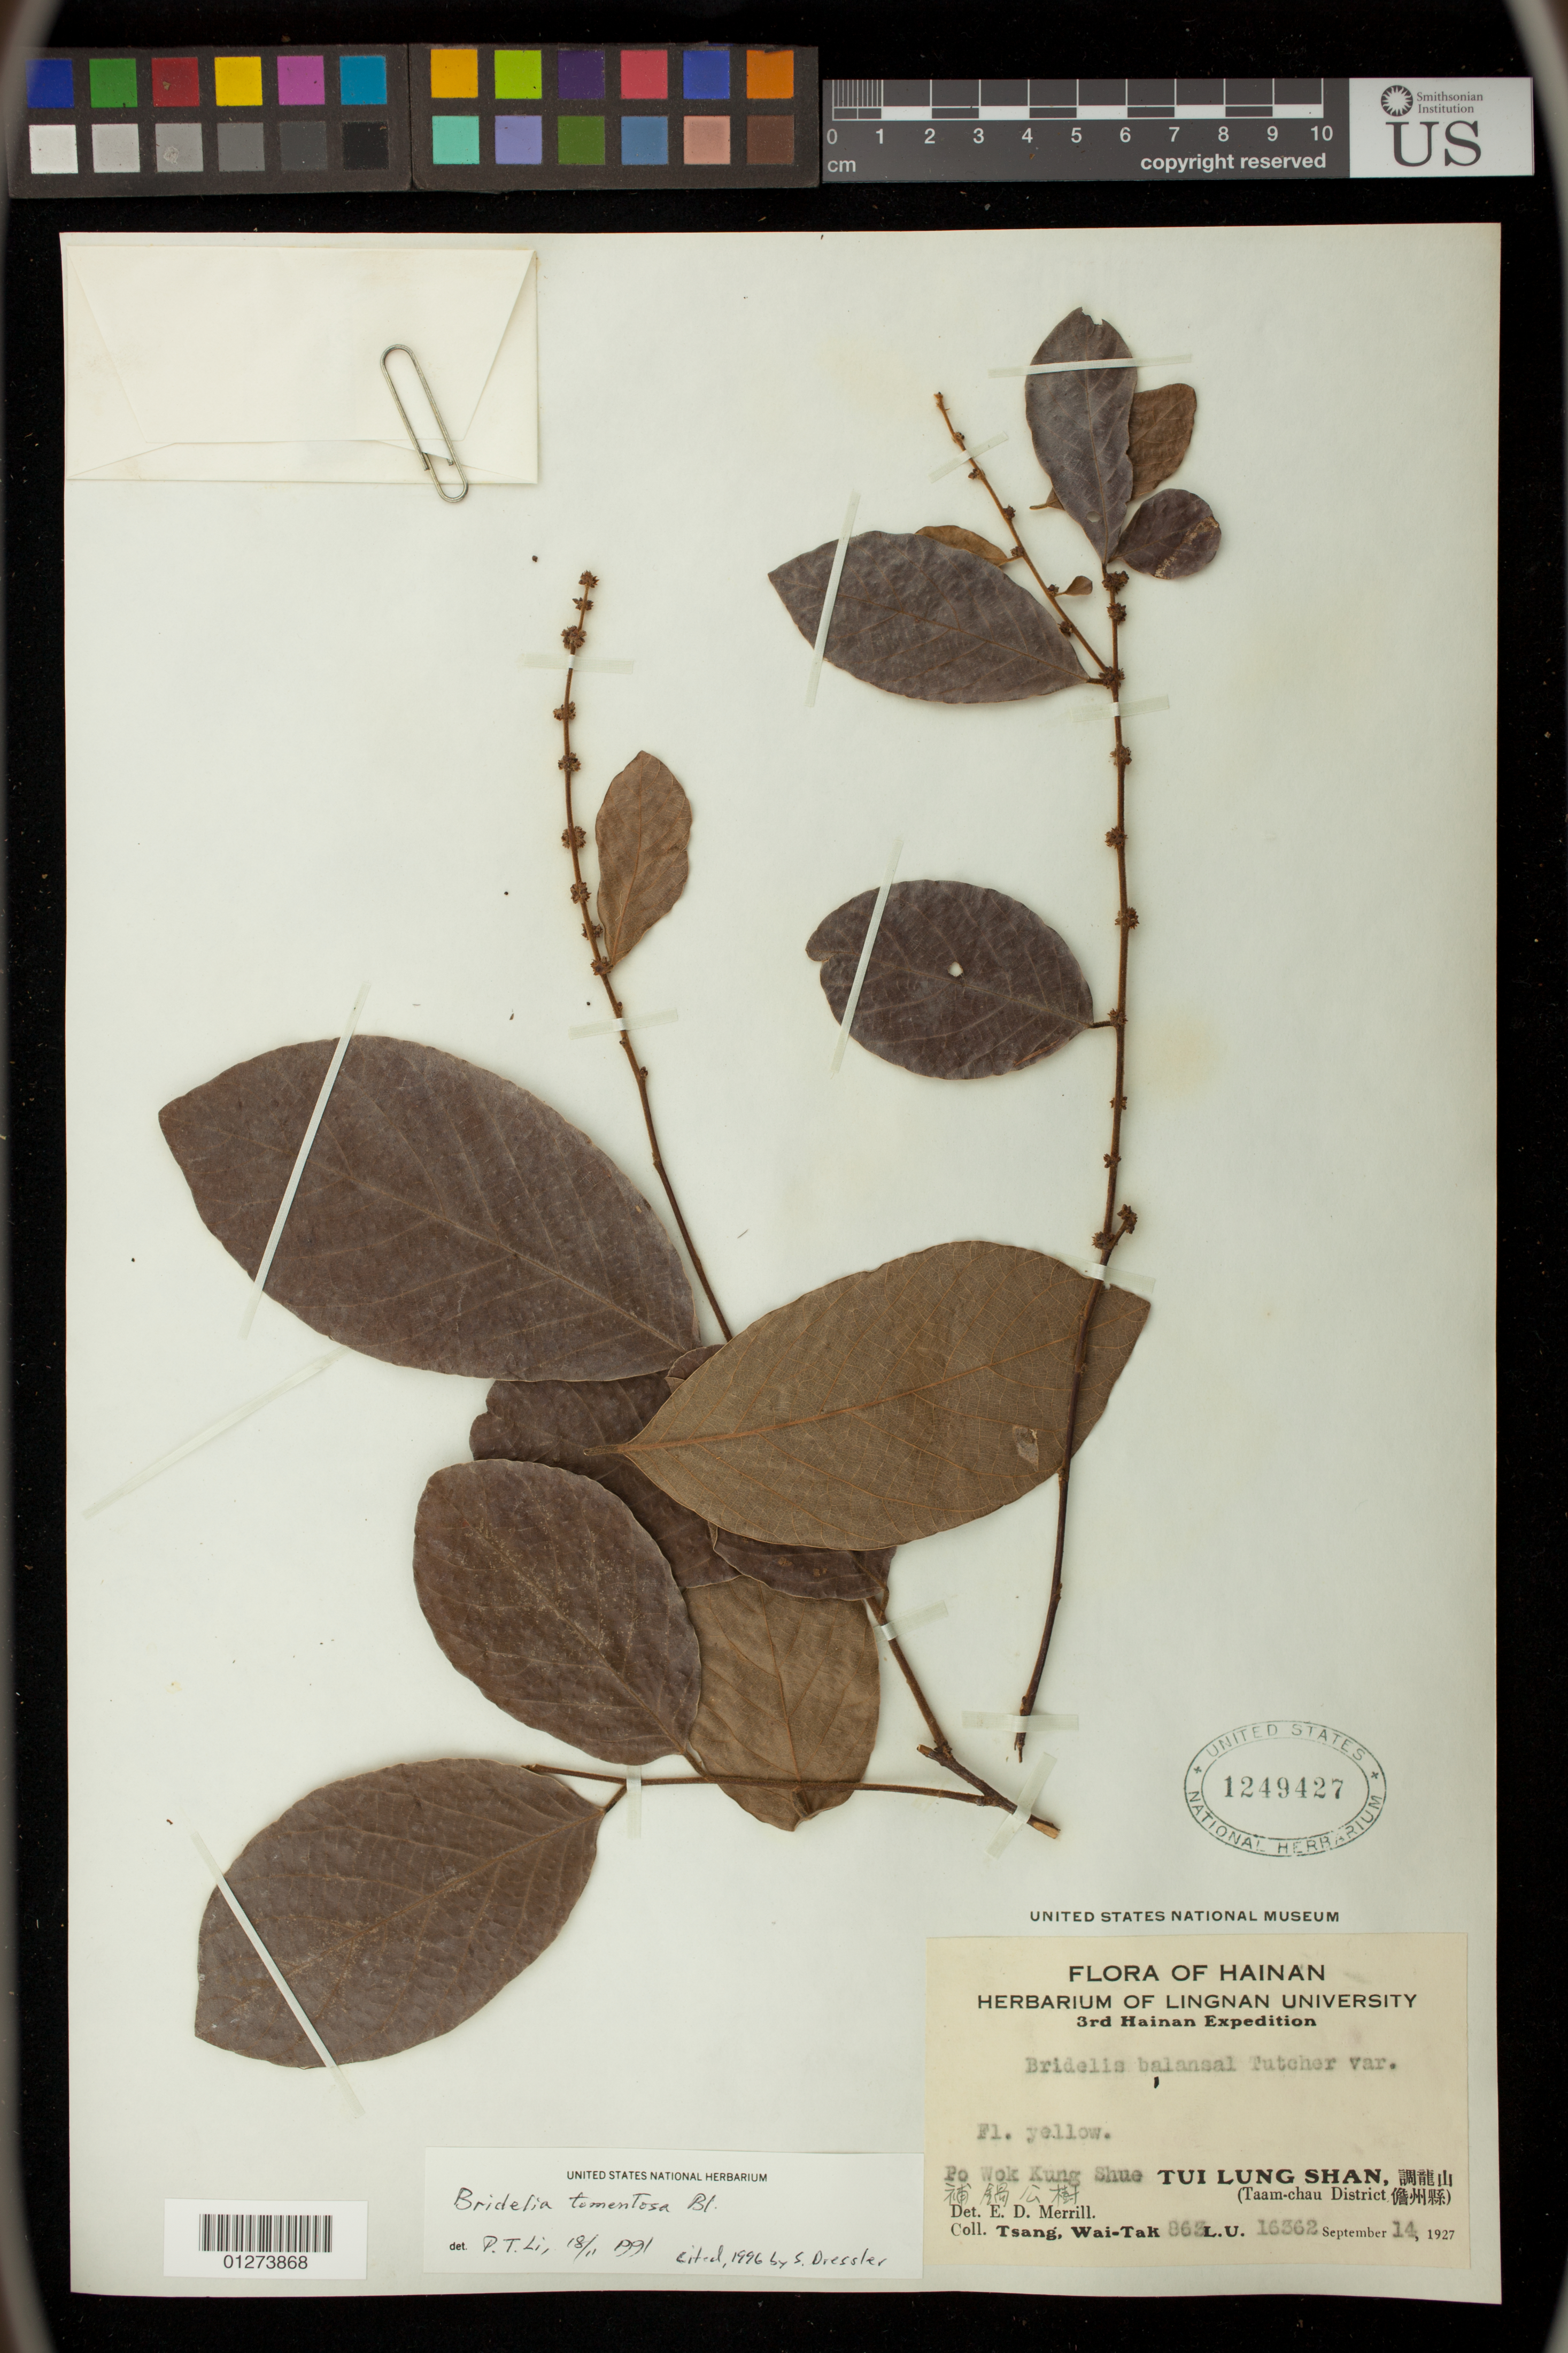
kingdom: Plantae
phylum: Tracheophyta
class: Magnoliopsida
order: Malpighiales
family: Phyllanthaceae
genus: Bridelia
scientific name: Bridelia tomentosa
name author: Blume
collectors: W. T. Tsang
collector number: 863/ L.U. 16362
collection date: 1927-09-14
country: China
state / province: Hainan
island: Hainan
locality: Tui Lung Shan, Taam-chau District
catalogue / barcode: US 1249427